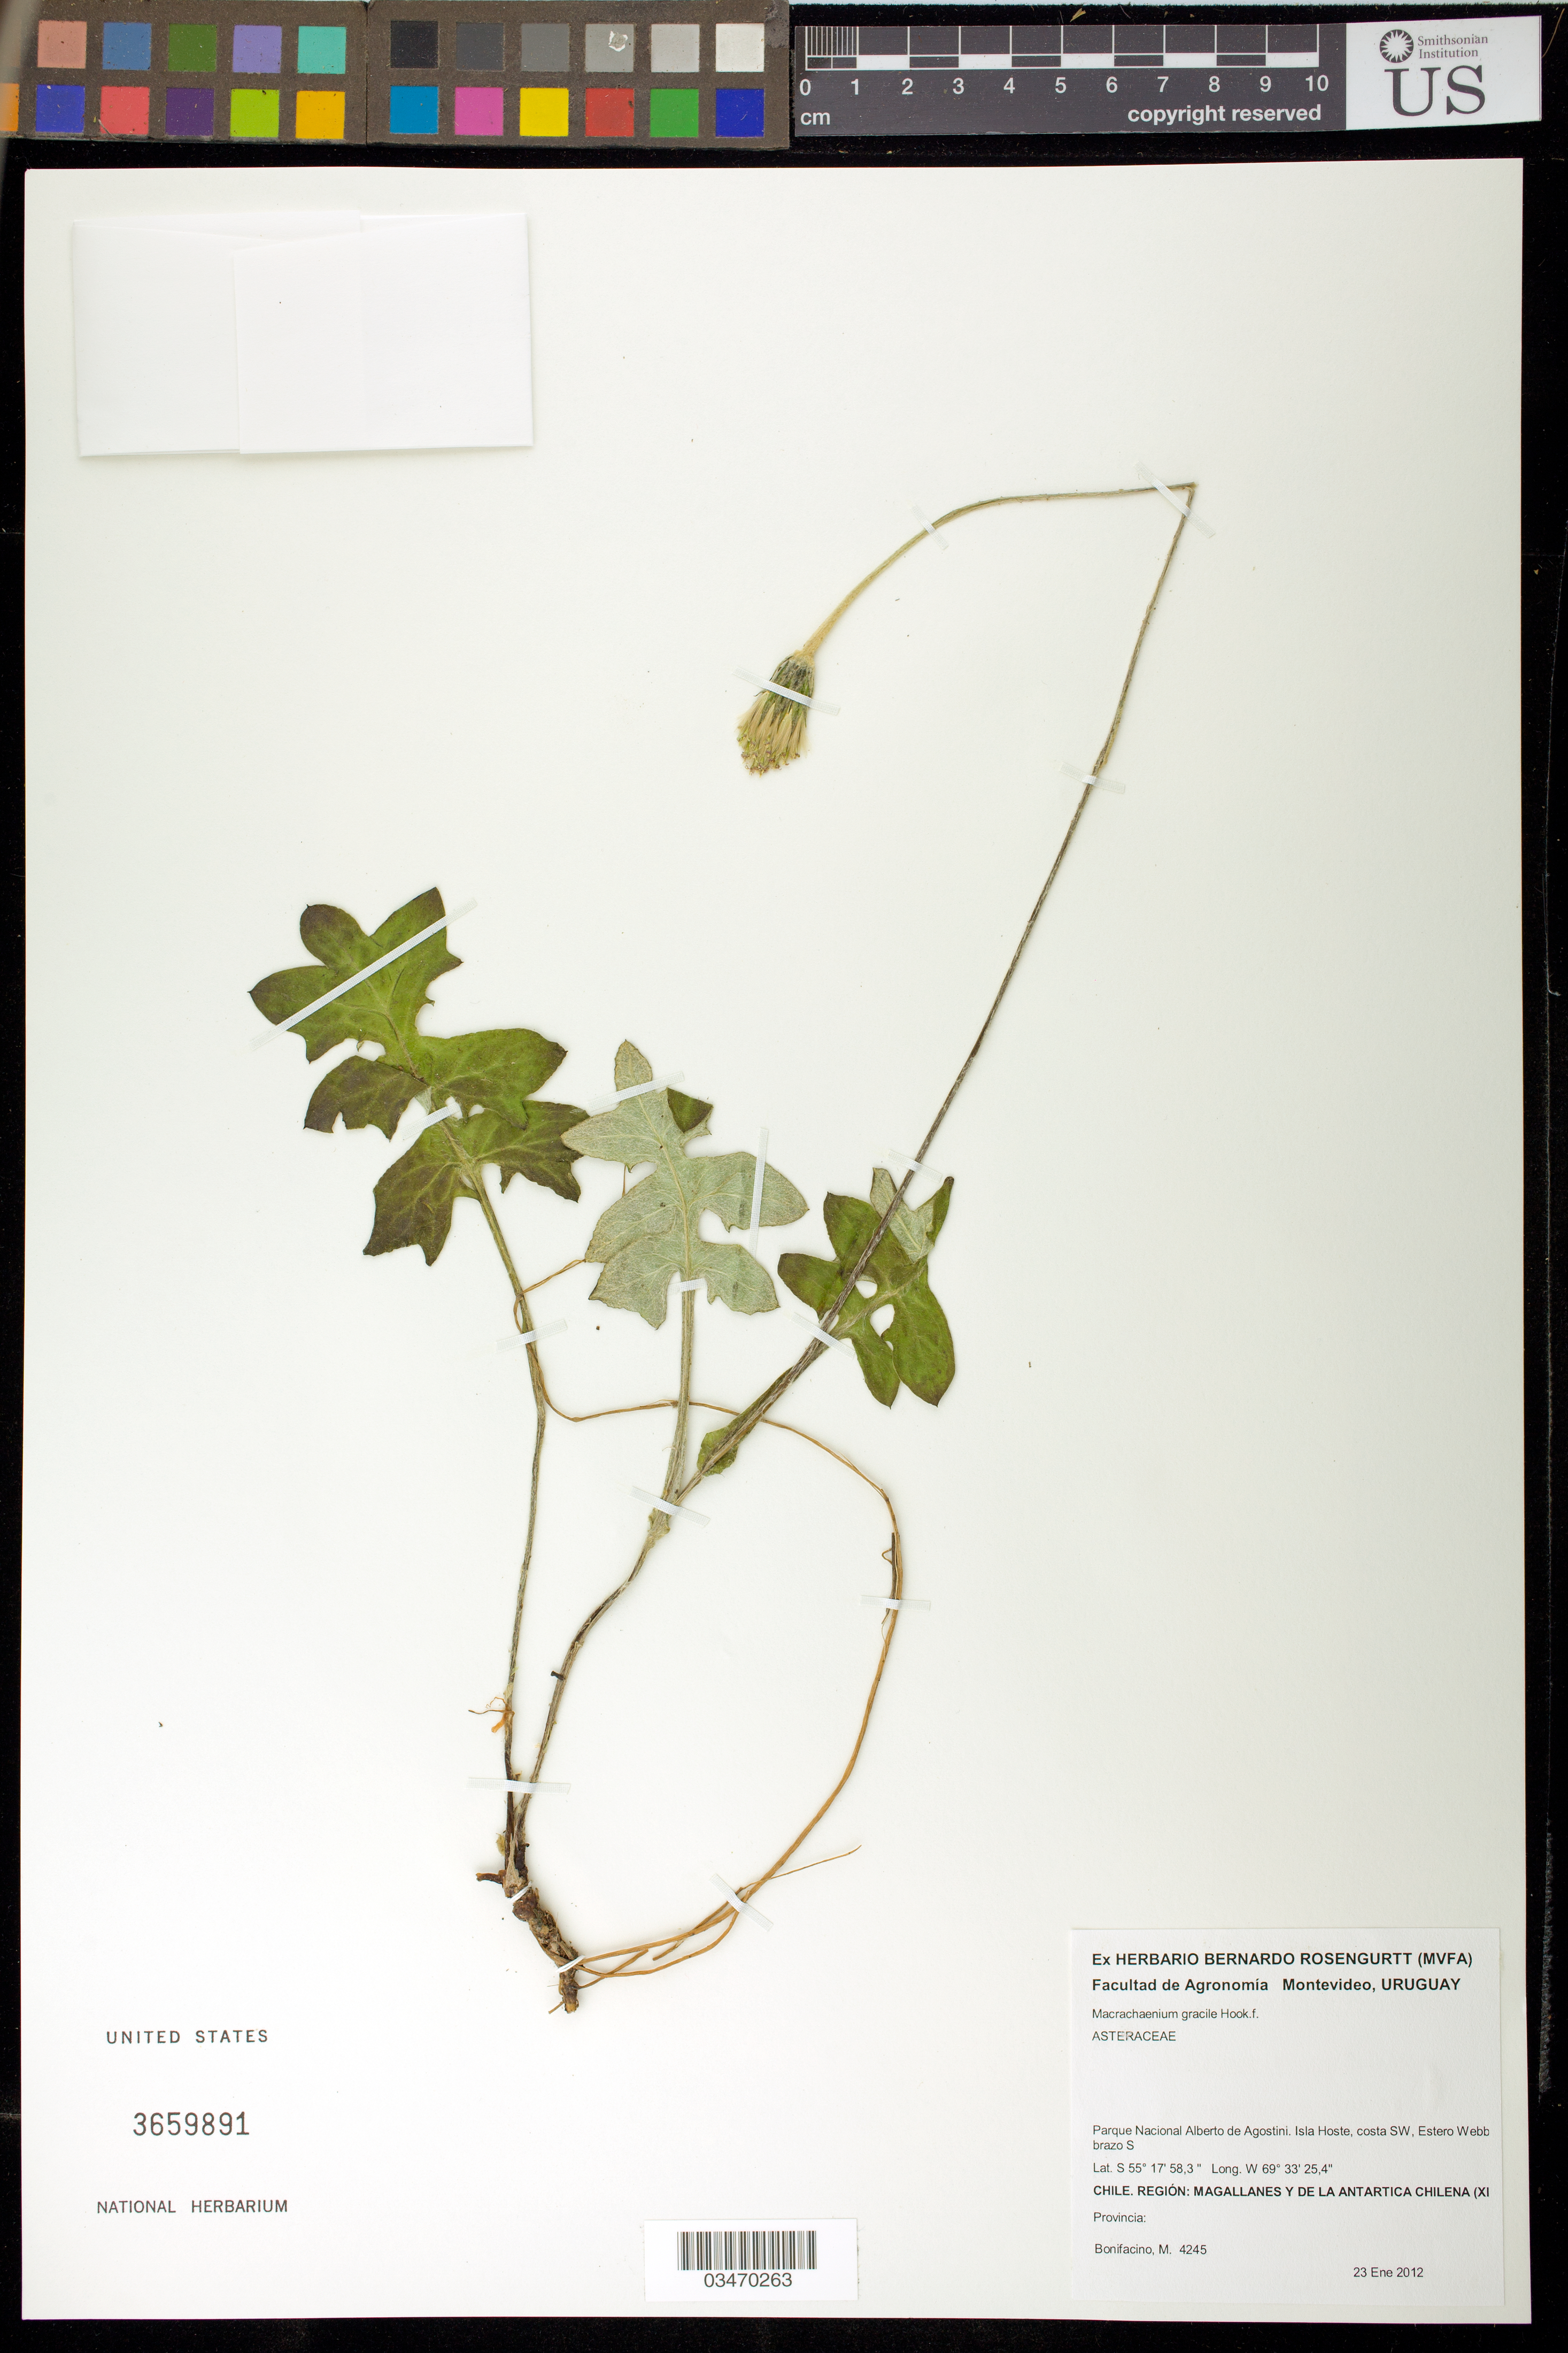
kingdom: Plantae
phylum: Tracheophyta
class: Magnoliopsida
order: Asterales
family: Asteraceae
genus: Macrachaenium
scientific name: Macrachaenium gracile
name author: Hook. f.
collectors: M. Bonifacino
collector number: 4245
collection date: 2012-01-23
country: Chile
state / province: Magallanes y de la Antártica Chilena (XII)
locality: Parque Nacional Alberto de Agostini. Isla Hoste, costa SW, Estero Webb brazo S.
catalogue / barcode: US 3659891